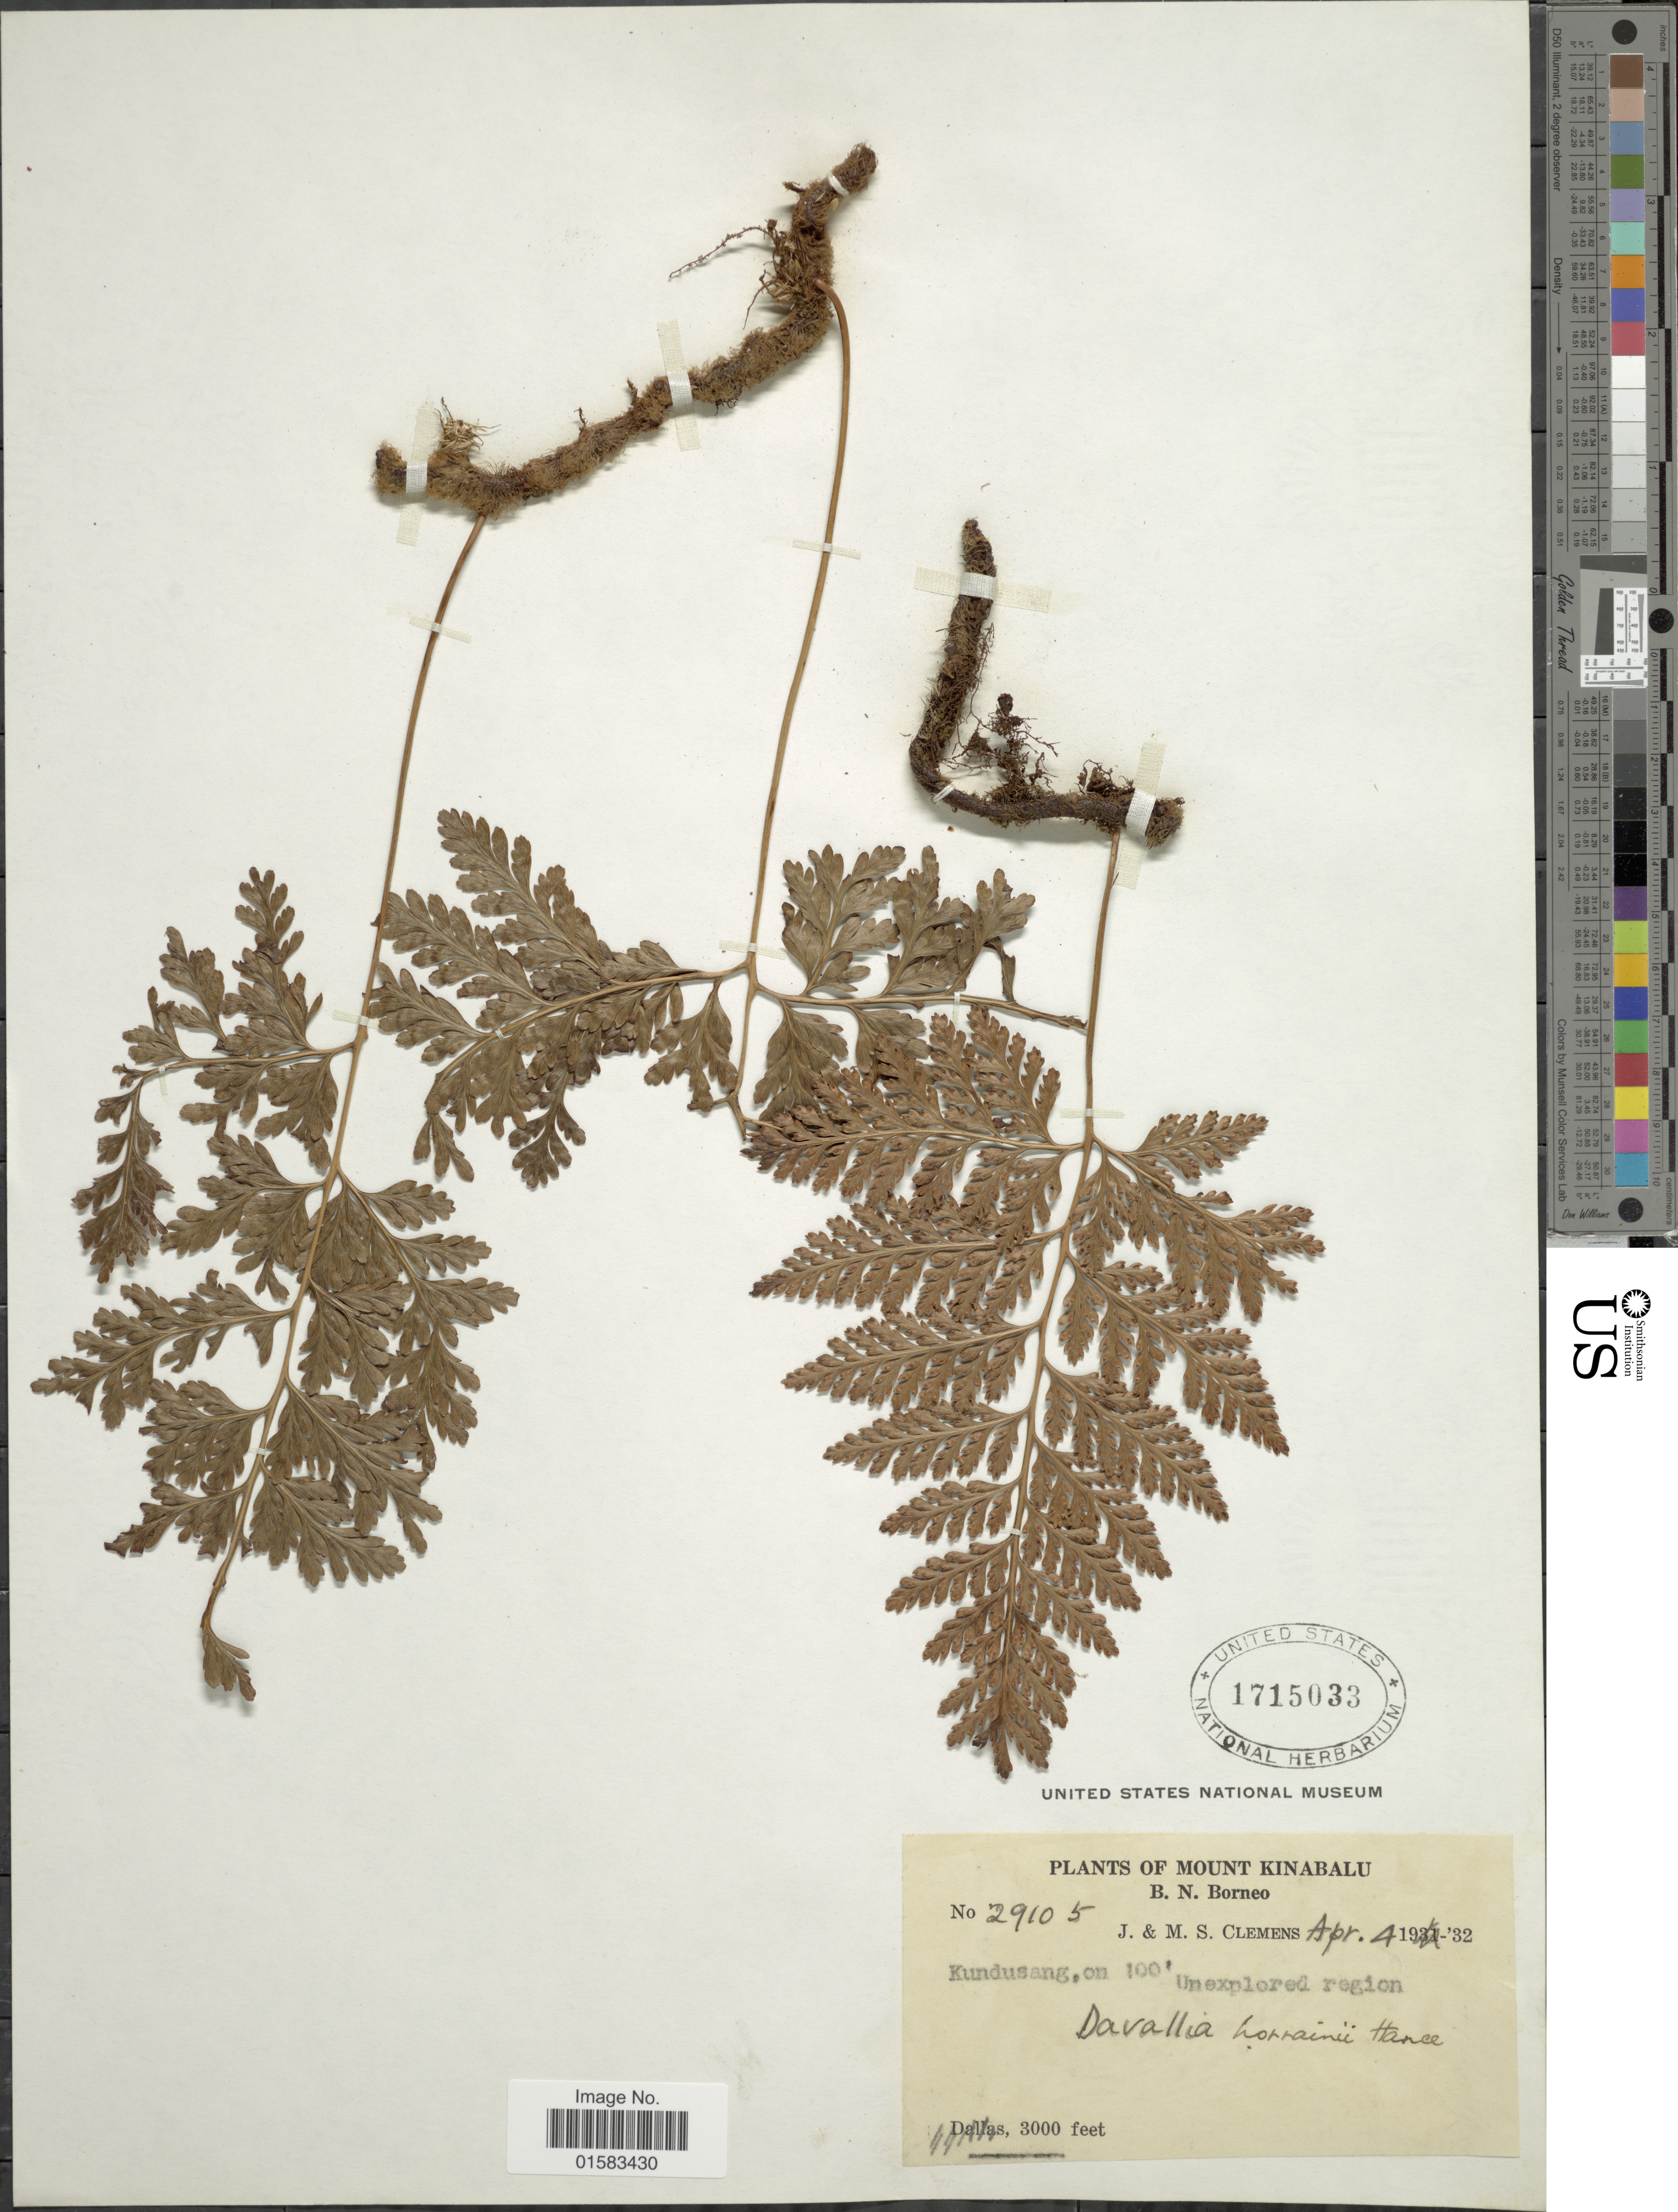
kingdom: Plantae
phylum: Tracheophyta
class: Polypodiopsida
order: Polypodiales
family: Davalliaceae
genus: Davallia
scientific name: Davallia trichomanoides var. lorrainii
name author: (Hance) Holttum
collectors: J. Clemens & M. S. Clemens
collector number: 29105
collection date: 1932-04-04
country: Malaysia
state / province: Sabah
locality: Mount Kinabalu, B.N. Borneo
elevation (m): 914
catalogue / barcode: US 1715033